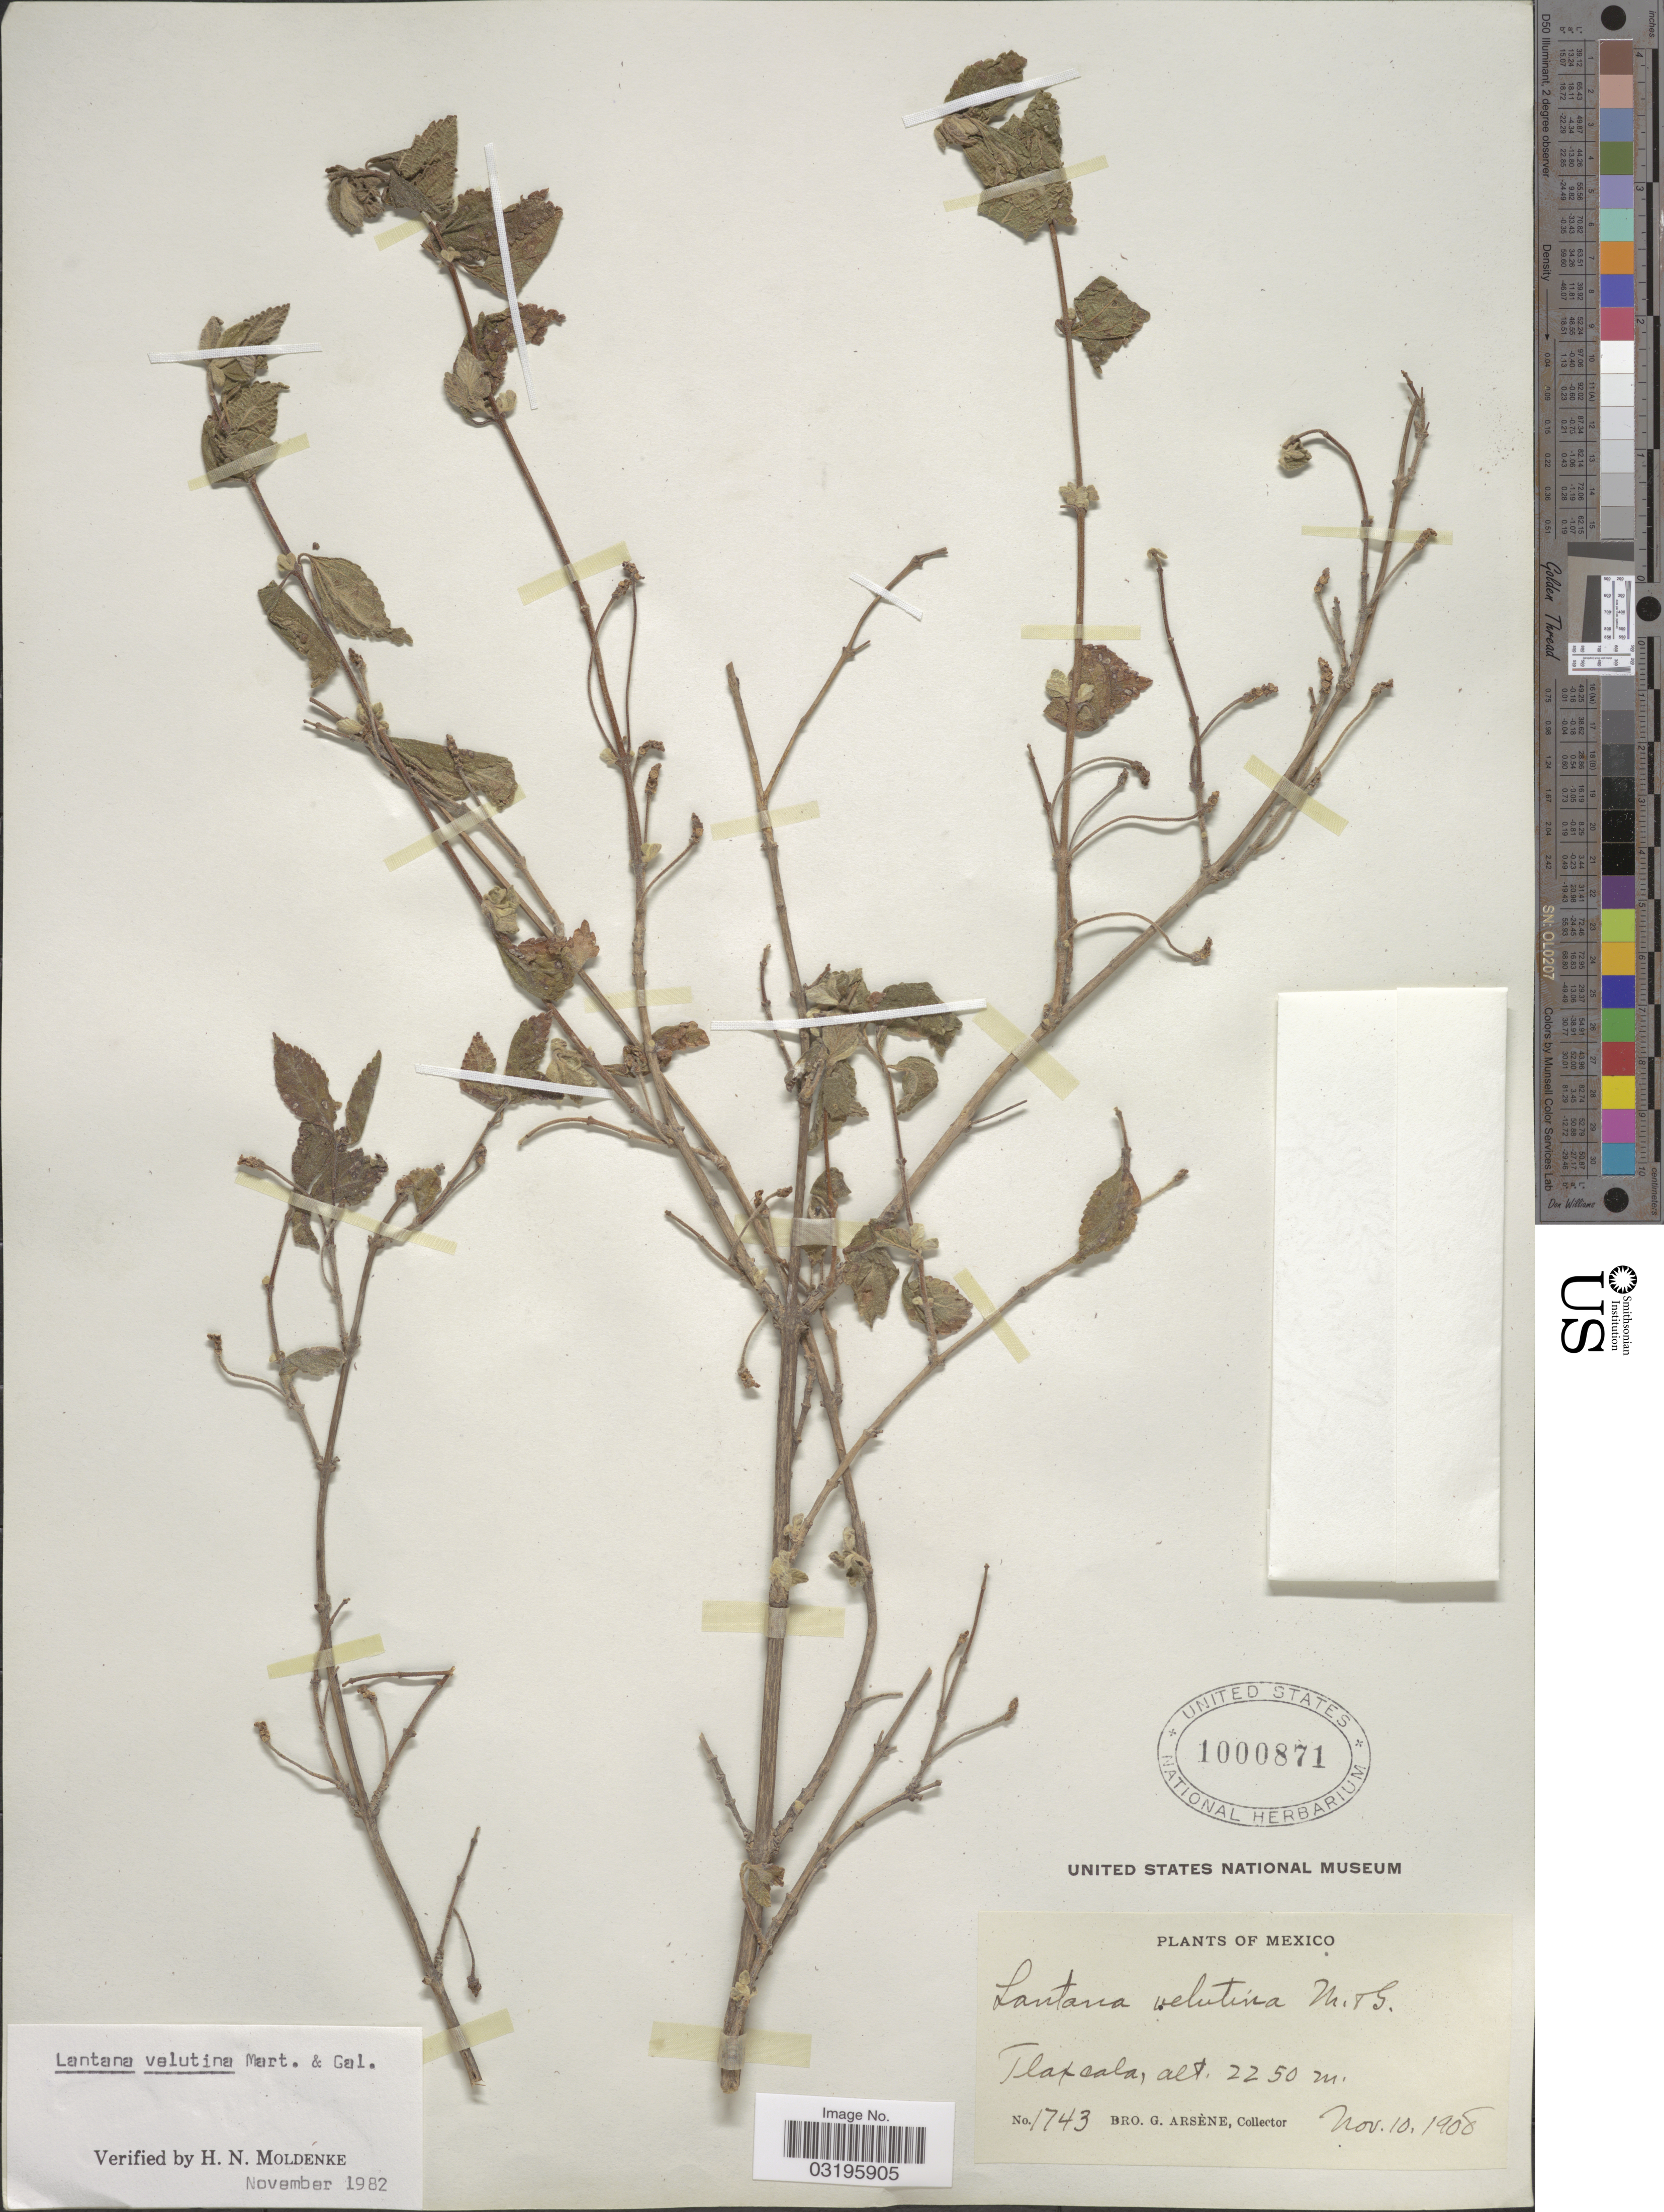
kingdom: Plantae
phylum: Tracheophyta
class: Magnoliopsida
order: Lamiales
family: Verbenaceae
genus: Lantana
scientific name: Lantana velutina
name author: M. Martens & Galeotti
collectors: Bro. G. Arsène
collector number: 1743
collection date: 1908-11-10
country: Mexico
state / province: Tlaxcala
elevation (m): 2250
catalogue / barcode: US 1000871